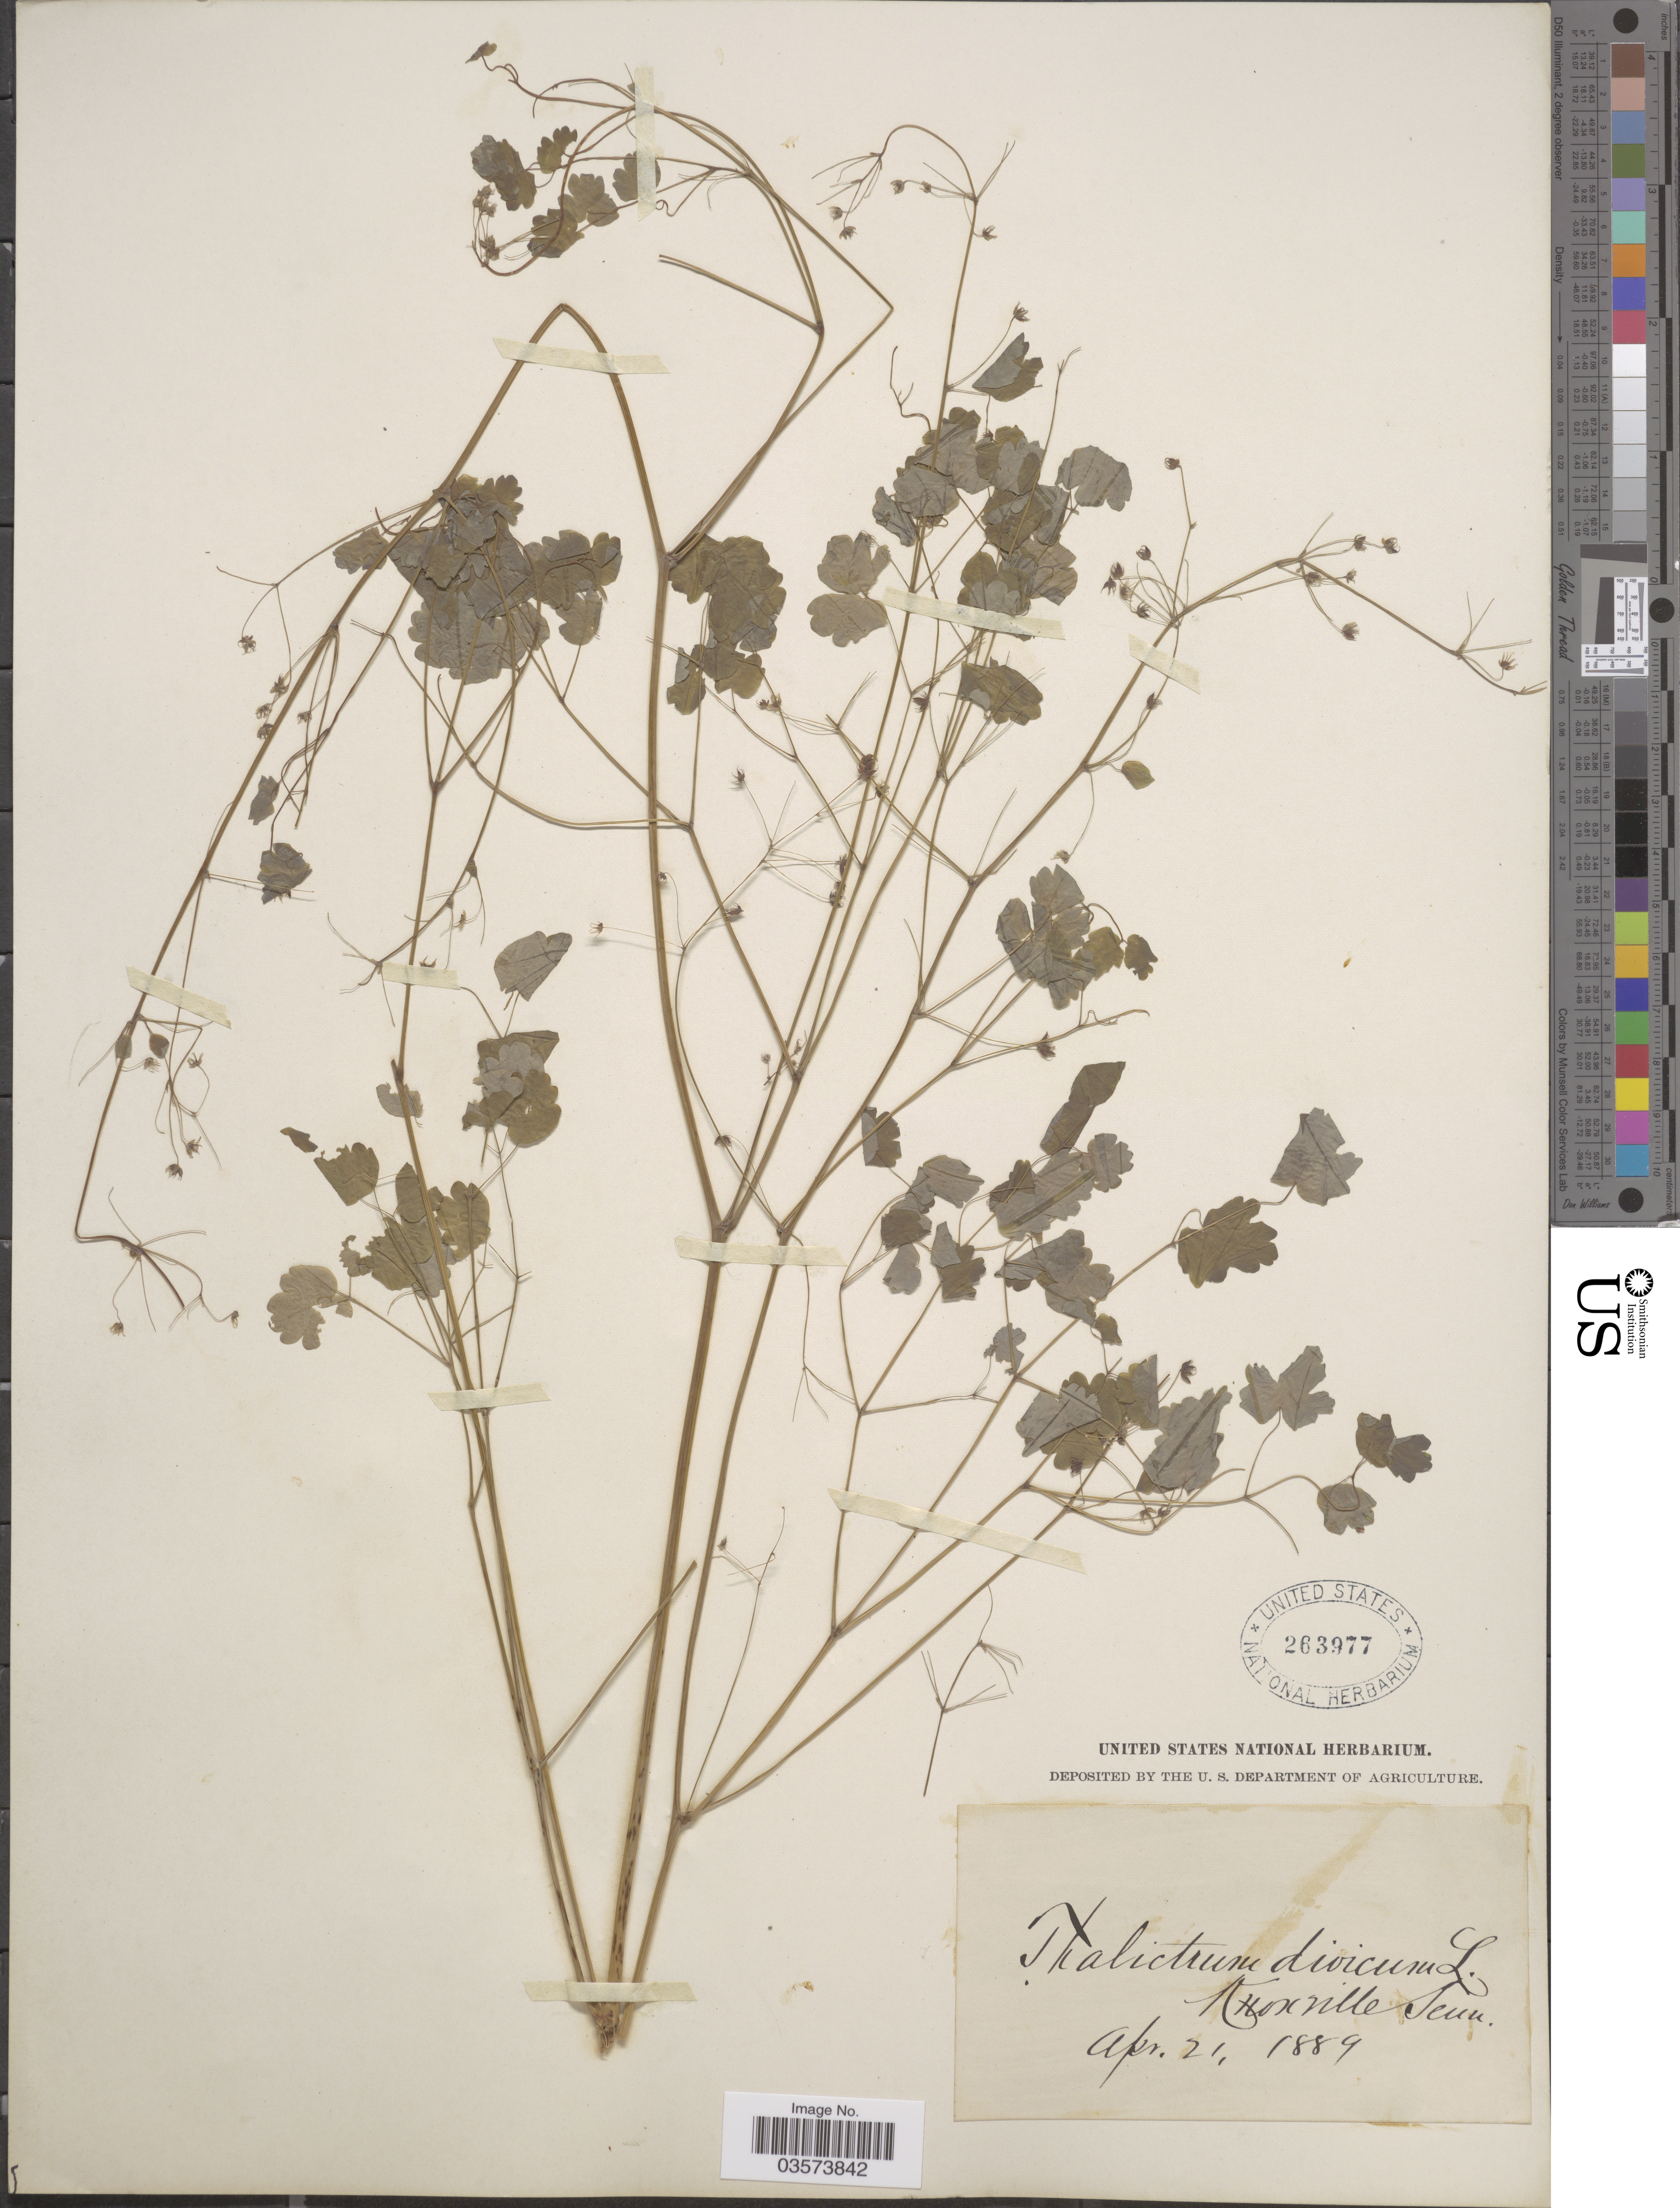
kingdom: Plantae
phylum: Tracheophyta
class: Magnoliopsida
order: Ranunculales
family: Ranunculaceae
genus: Thalictrum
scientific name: Thalictrum dioicum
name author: L.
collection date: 1889-04-21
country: United States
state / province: Tennessee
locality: Knoxville.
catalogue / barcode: US 263977